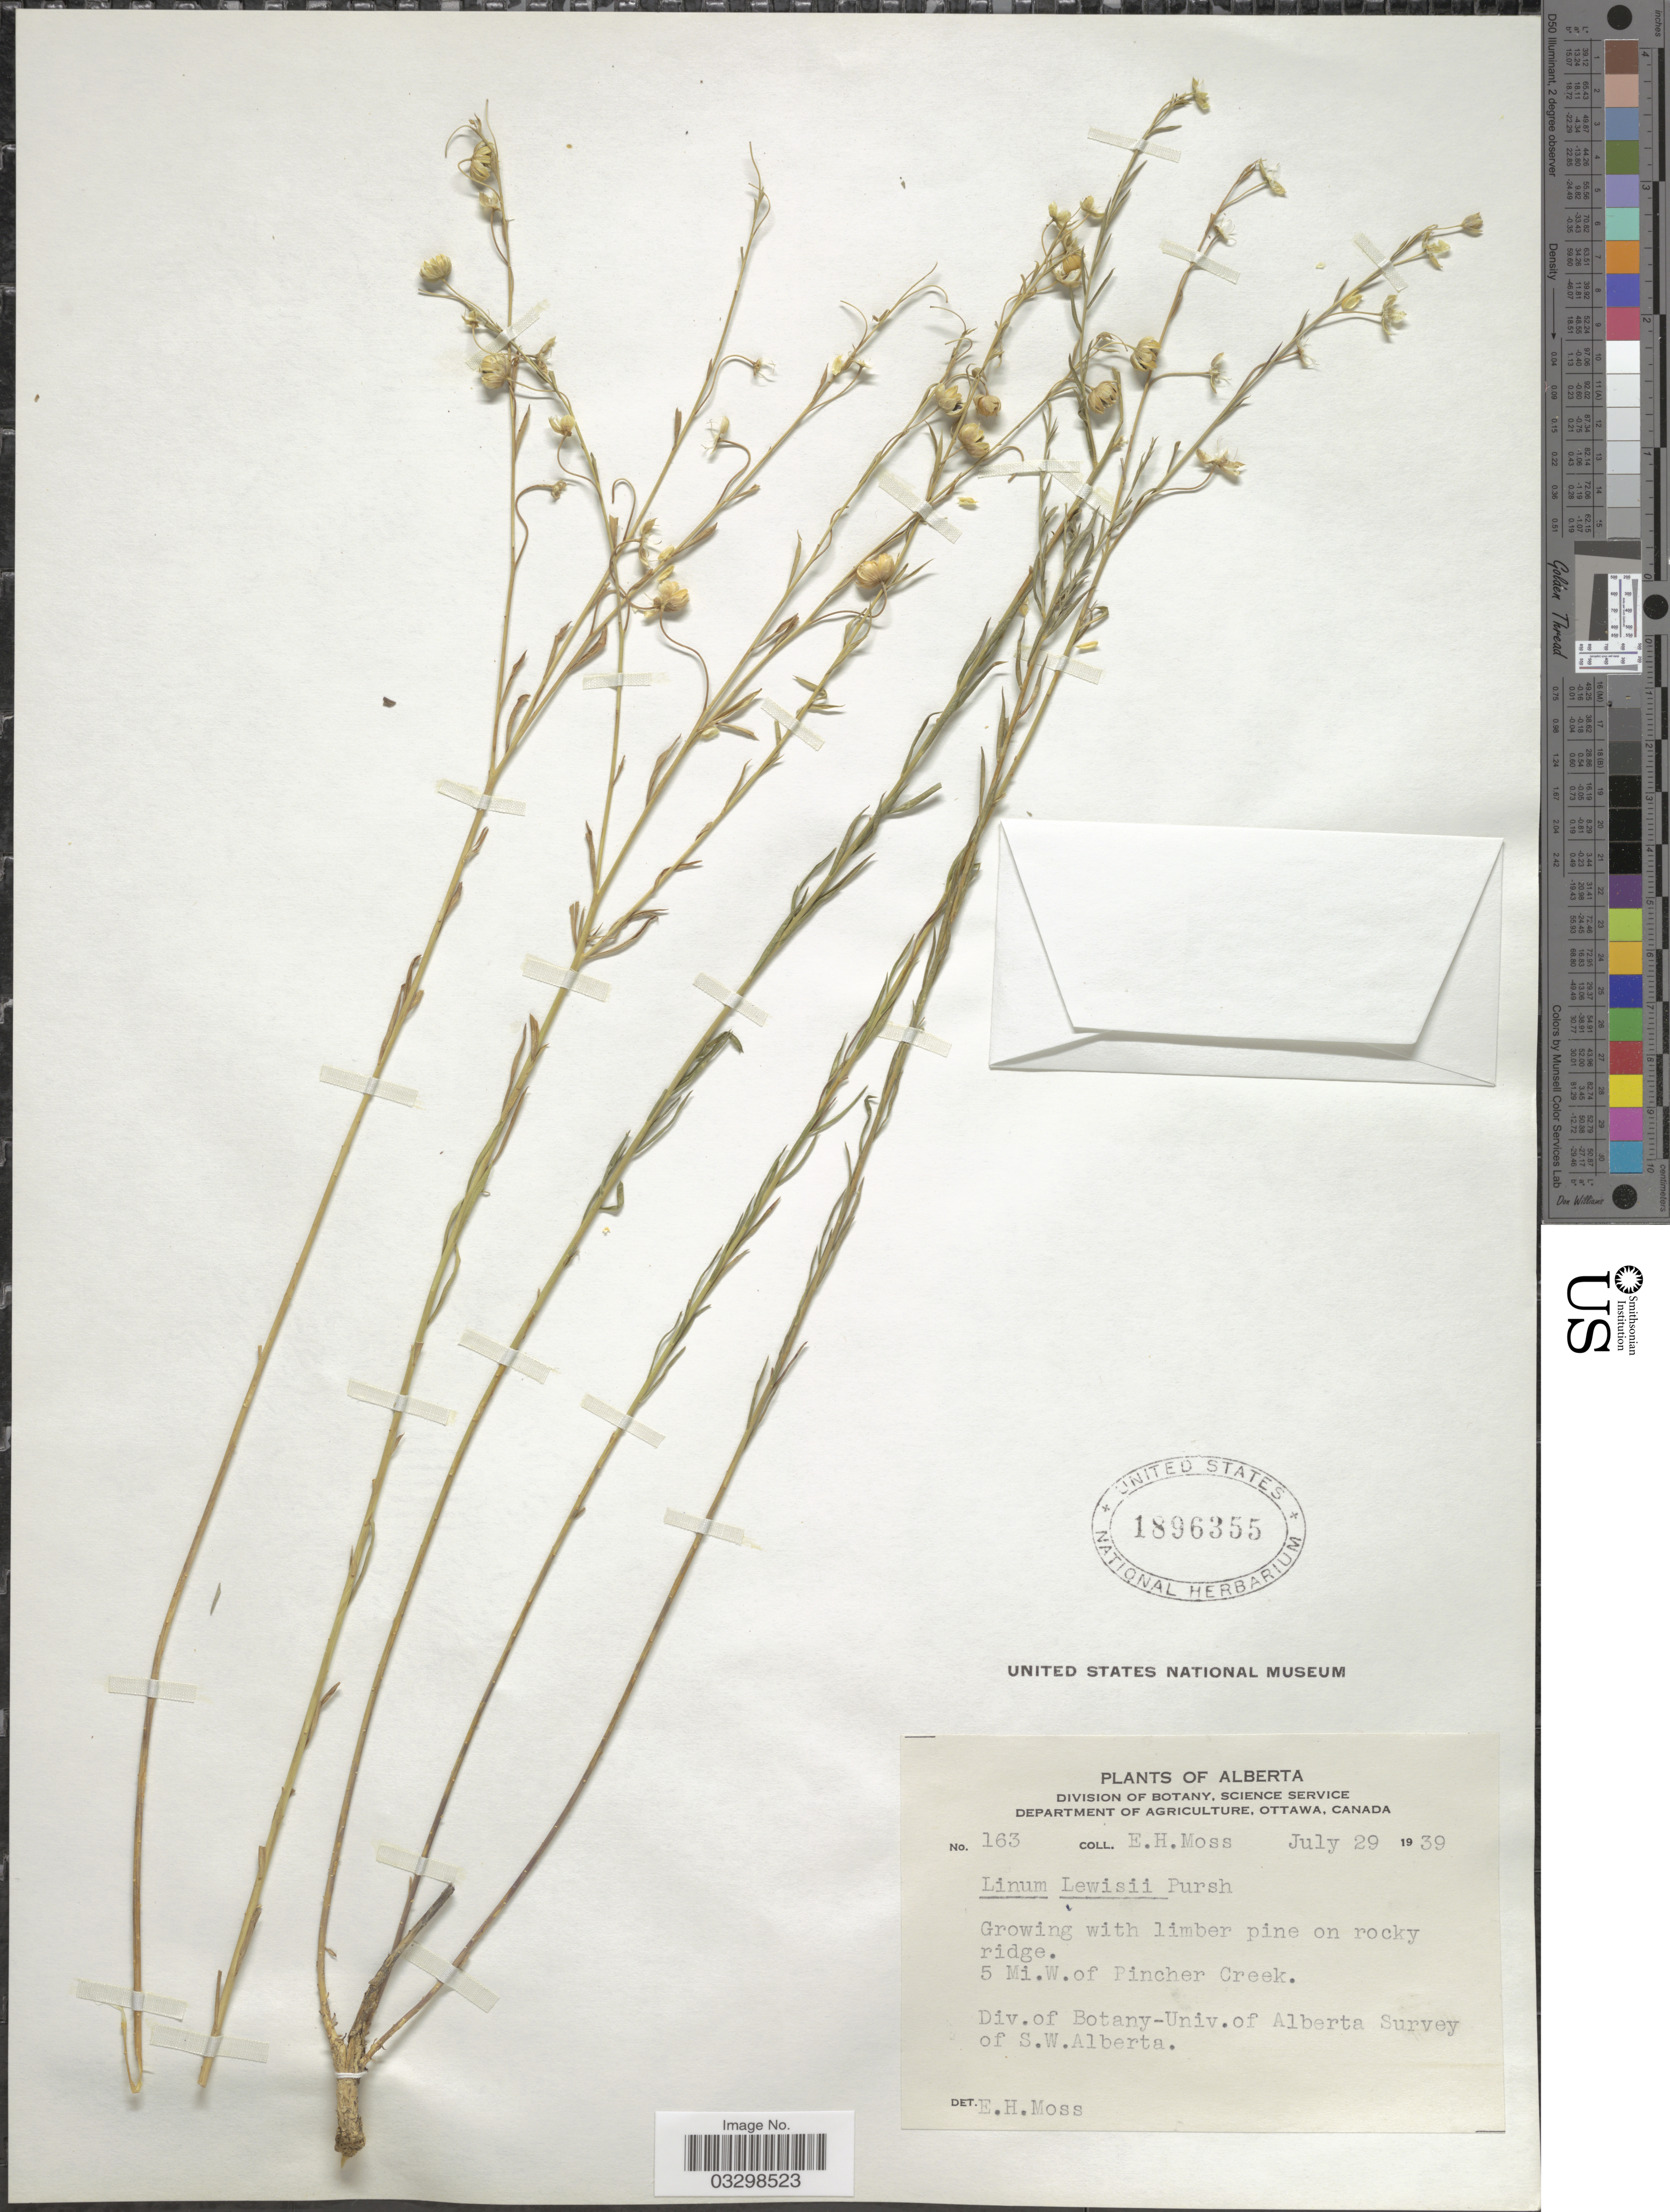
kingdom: Plantae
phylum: Tracheophyta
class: Magnoliopsida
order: Malpighiales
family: Linaceae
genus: Linum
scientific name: Linum lewisii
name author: Pursh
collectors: E. Moss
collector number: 163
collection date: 1939-07-29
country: Canada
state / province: Alberta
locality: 5 mi. W. of Pincher Creek. S.W. Alberta. [unsure placement]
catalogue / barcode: US 1896355